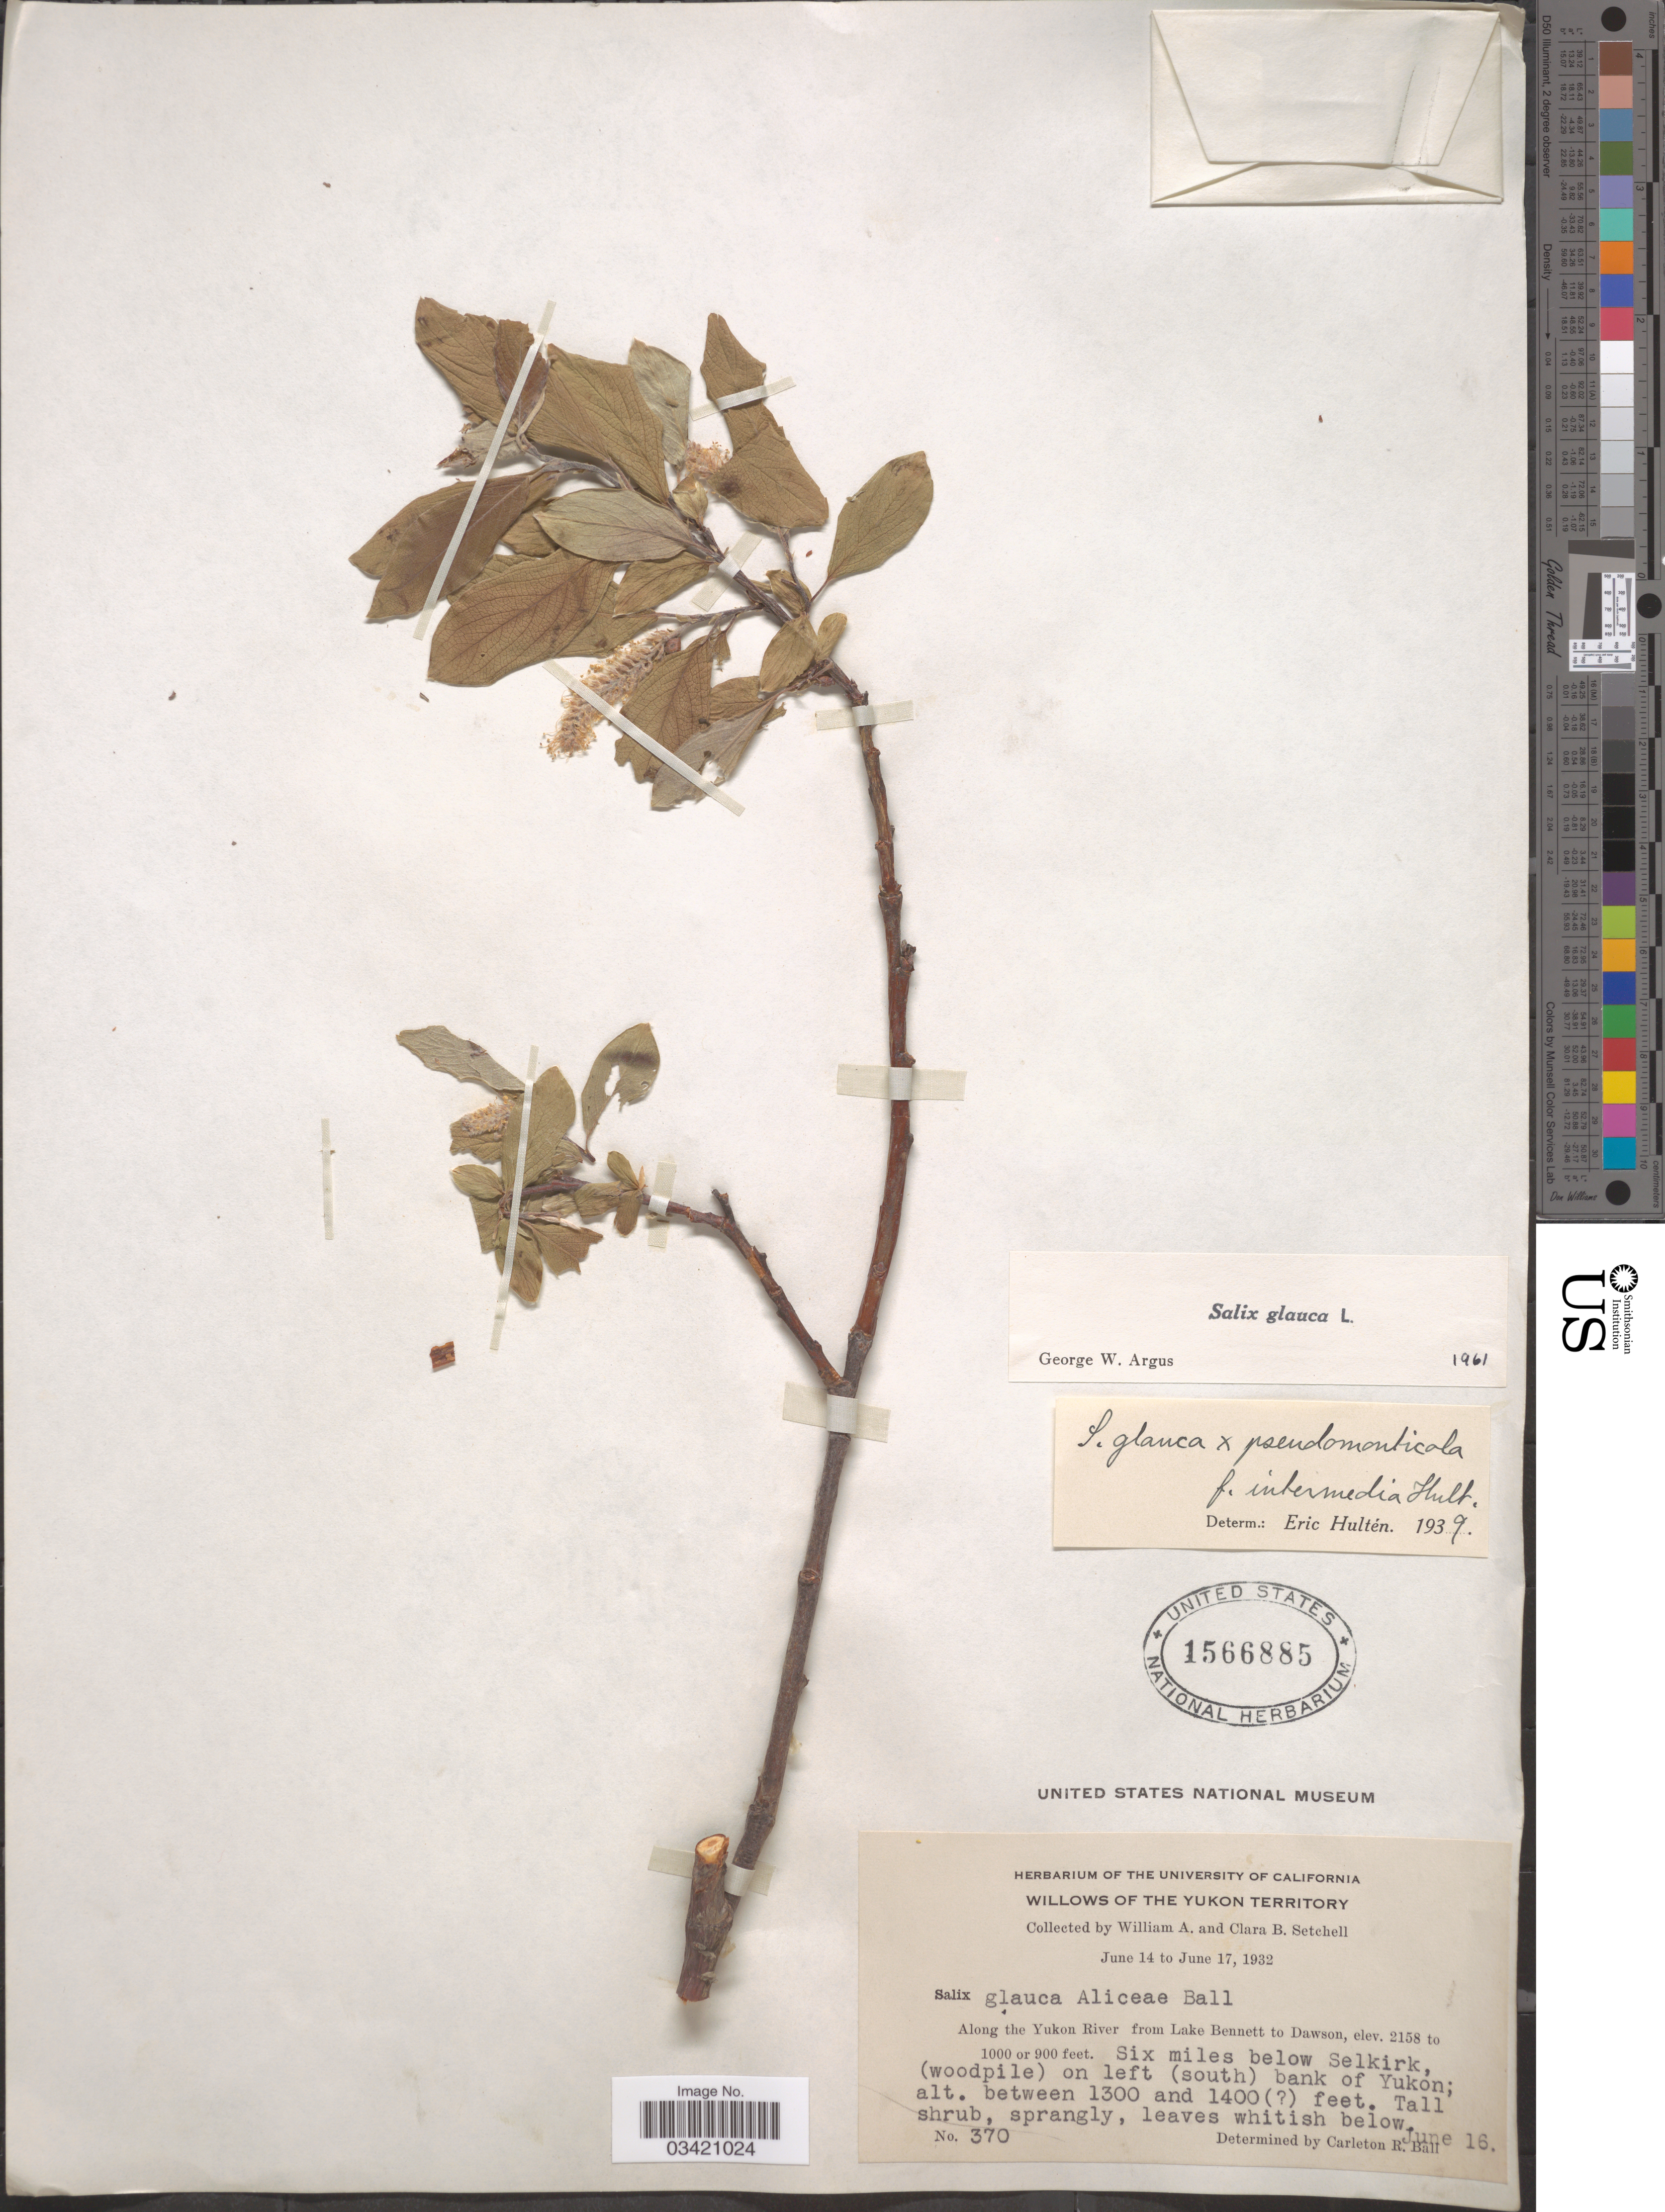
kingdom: Plantae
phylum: Tracheophyta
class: Magnoliopsida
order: Malpighiales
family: Salicaceae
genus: Salix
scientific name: Salix glauca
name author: L.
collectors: W. Setchell & C. B. Setchell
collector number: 370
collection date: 1932-06-16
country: Canada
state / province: Yukon Territory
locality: Along the Yukon River from Lake Bennett to Dawson. Six miles below Selkirk, (woodpile) on left (south) bank of Yukon.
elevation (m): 274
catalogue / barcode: US 1566885